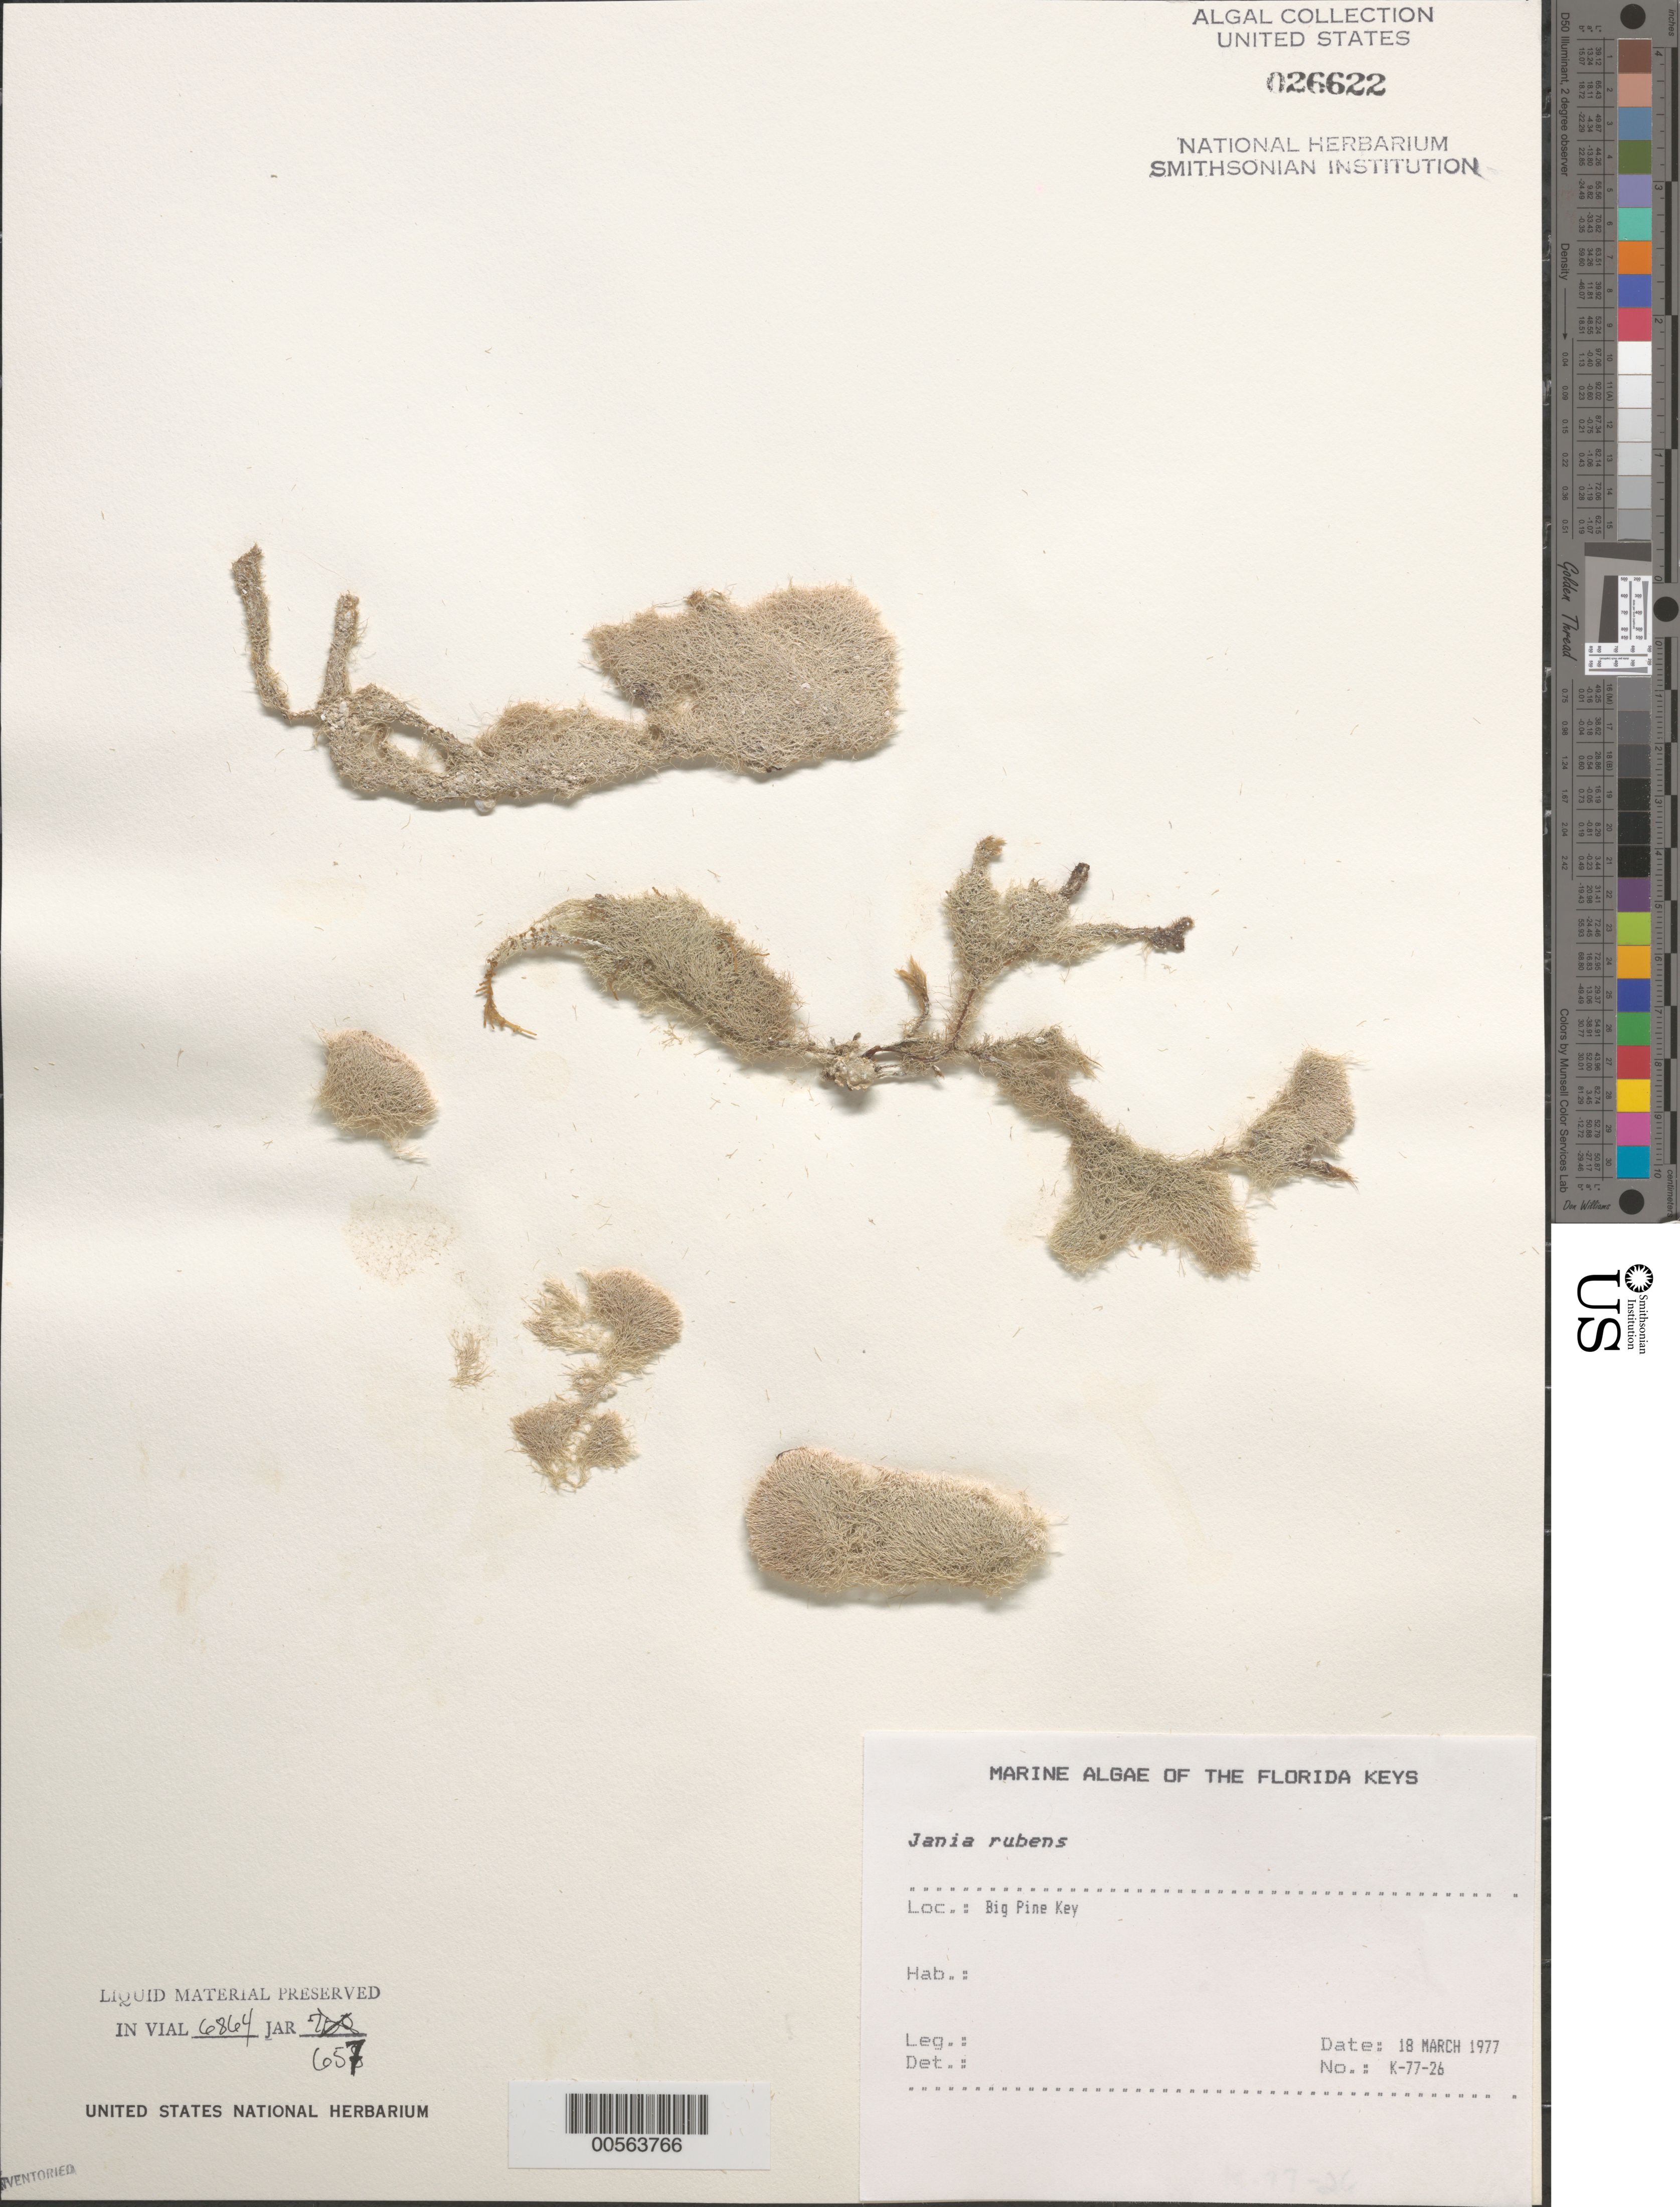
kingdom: Plantae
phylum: Rhodophyta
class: Florideophyceae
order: Corallinales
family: Corallinaceae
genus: Jania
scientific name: Jania rubens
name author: (L.) J.V.Lamouroux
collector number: K-77-26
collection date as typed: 18 Mar 1977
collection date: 1977-03-18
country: United States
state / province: Florida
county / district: Monroe County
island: Big Pine Key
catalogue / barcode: US 26622